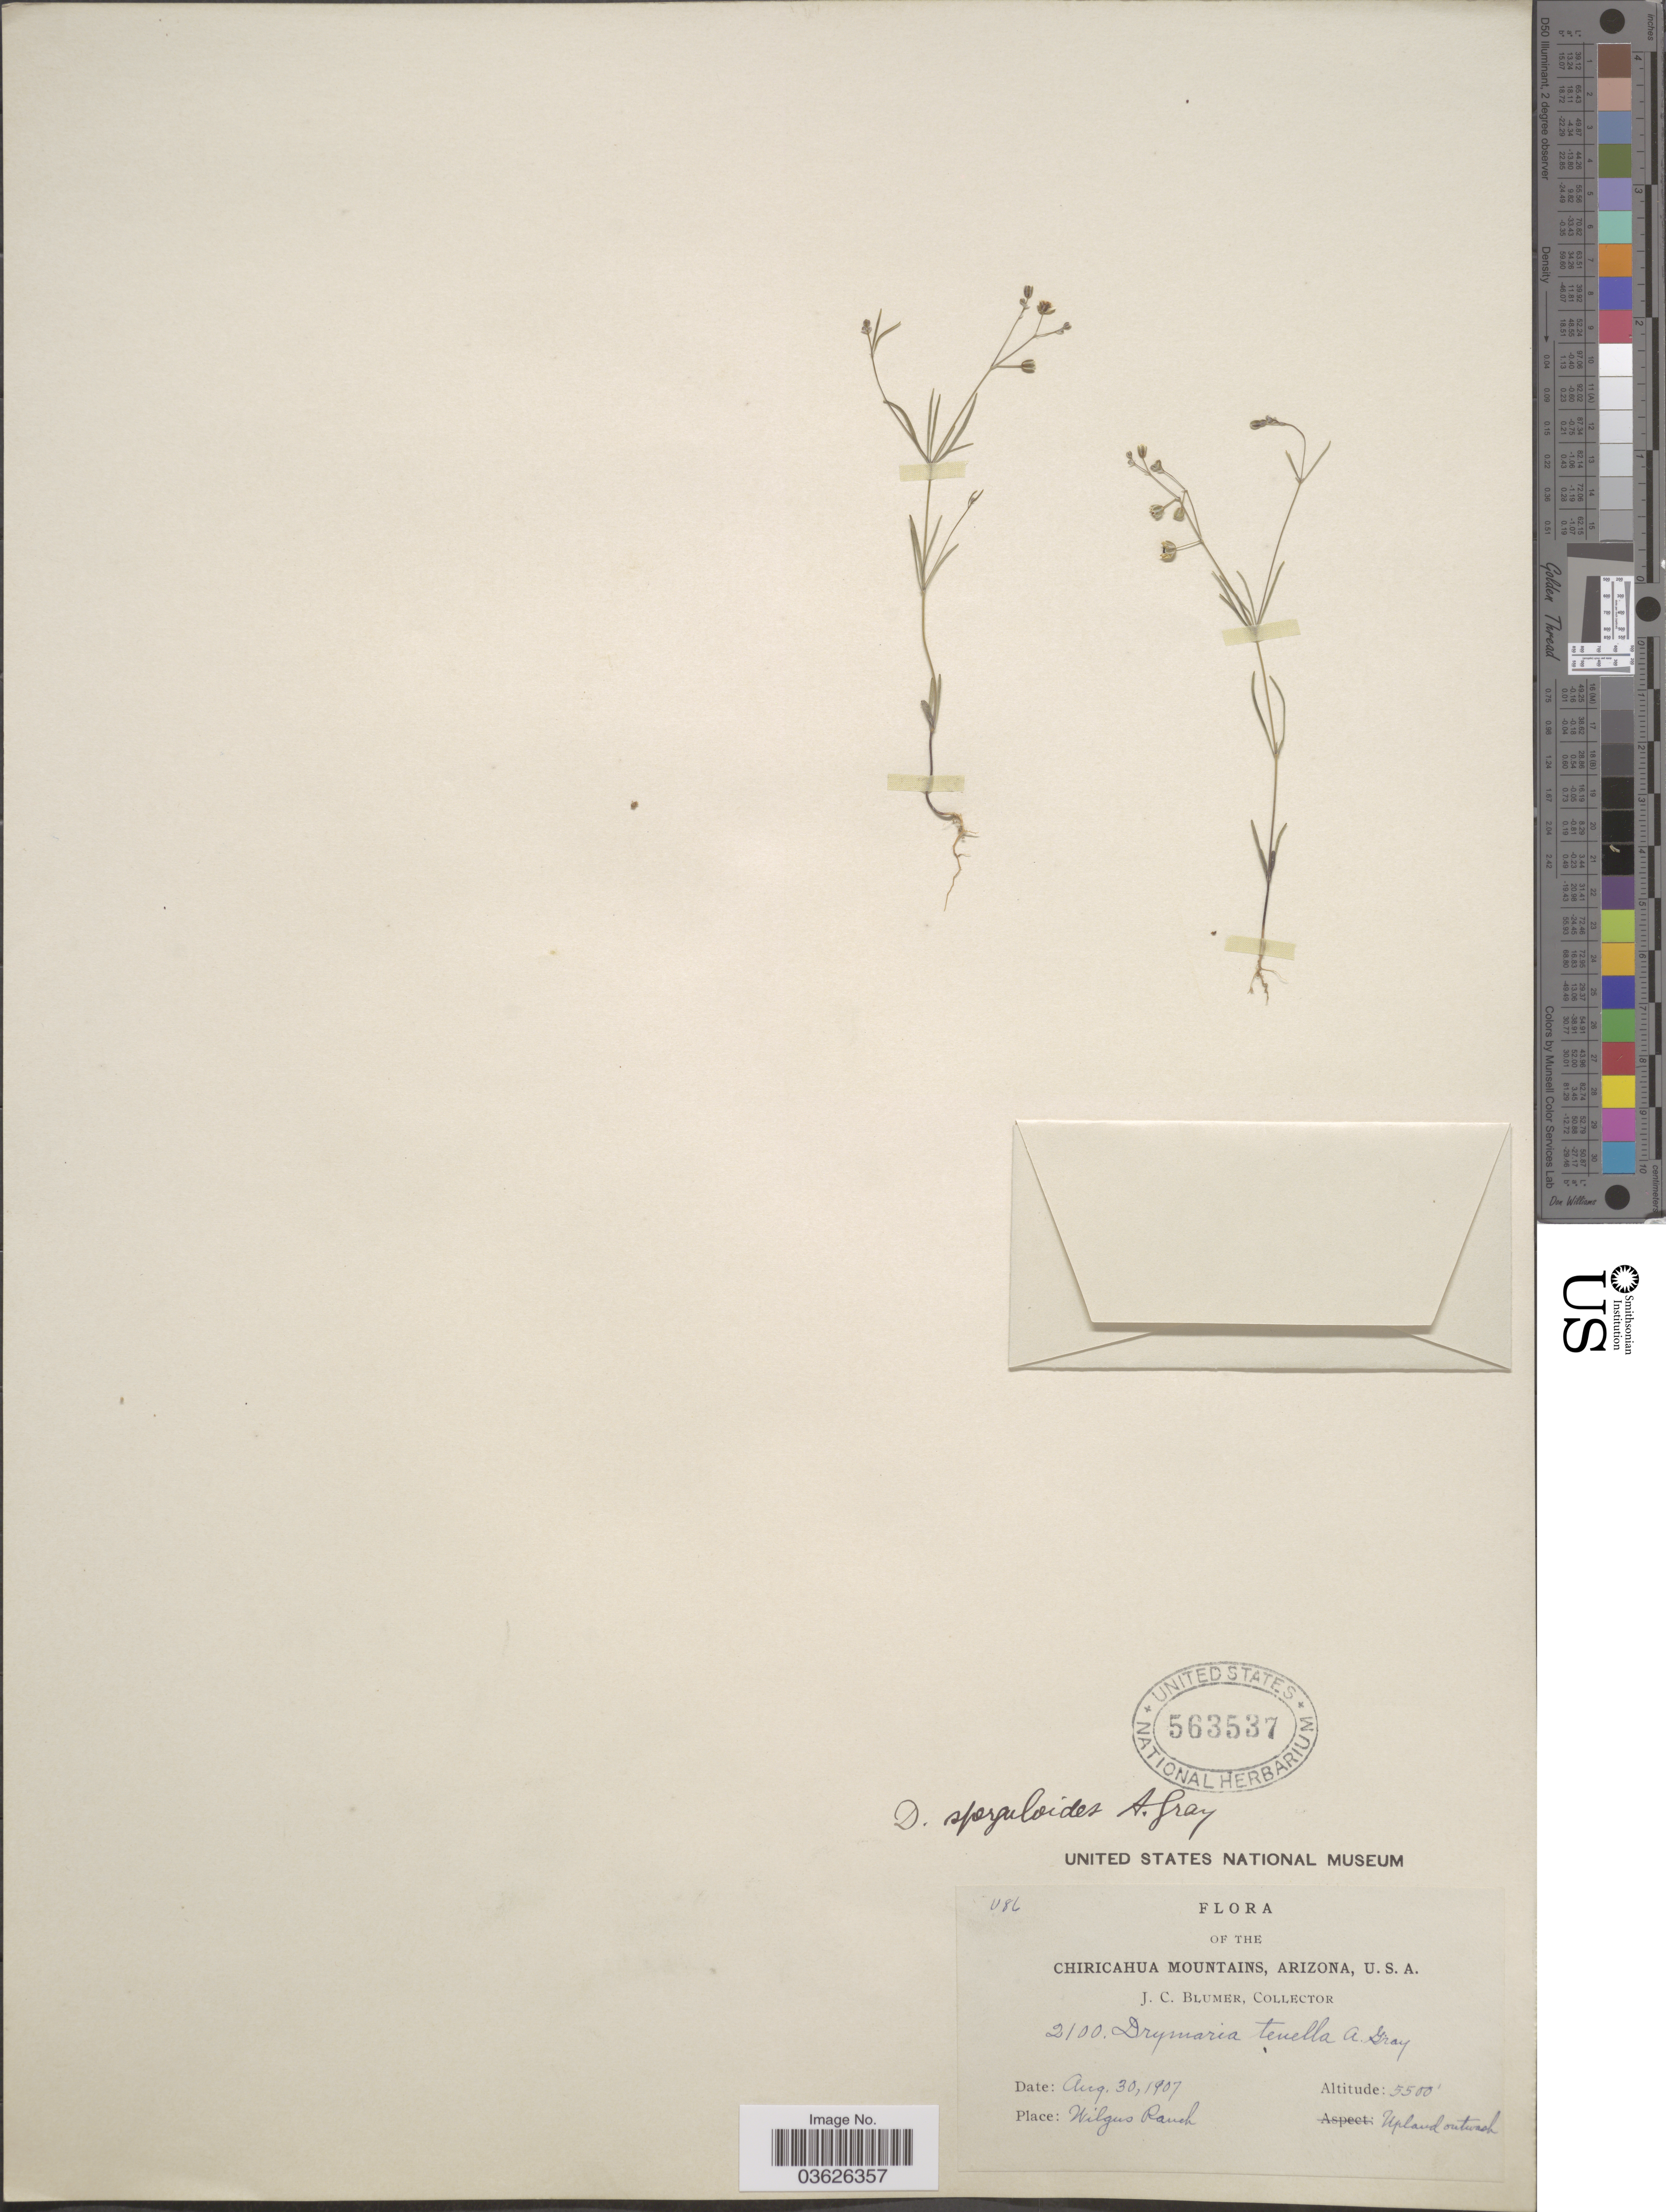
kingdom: Plantae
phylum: Tracheophyta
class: Magnoliopsida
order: Caryophyllales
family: Caryophyllaceae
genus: Drymaria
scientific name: Drymaria sperguloides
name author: A. Gray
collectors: J. C. Blumer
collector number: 2100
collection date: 1907-08-30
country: United States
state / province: Arizona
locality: The Chiricahua Mountains. Wilgus Ranch.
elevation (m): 1676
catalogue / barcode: US 563537